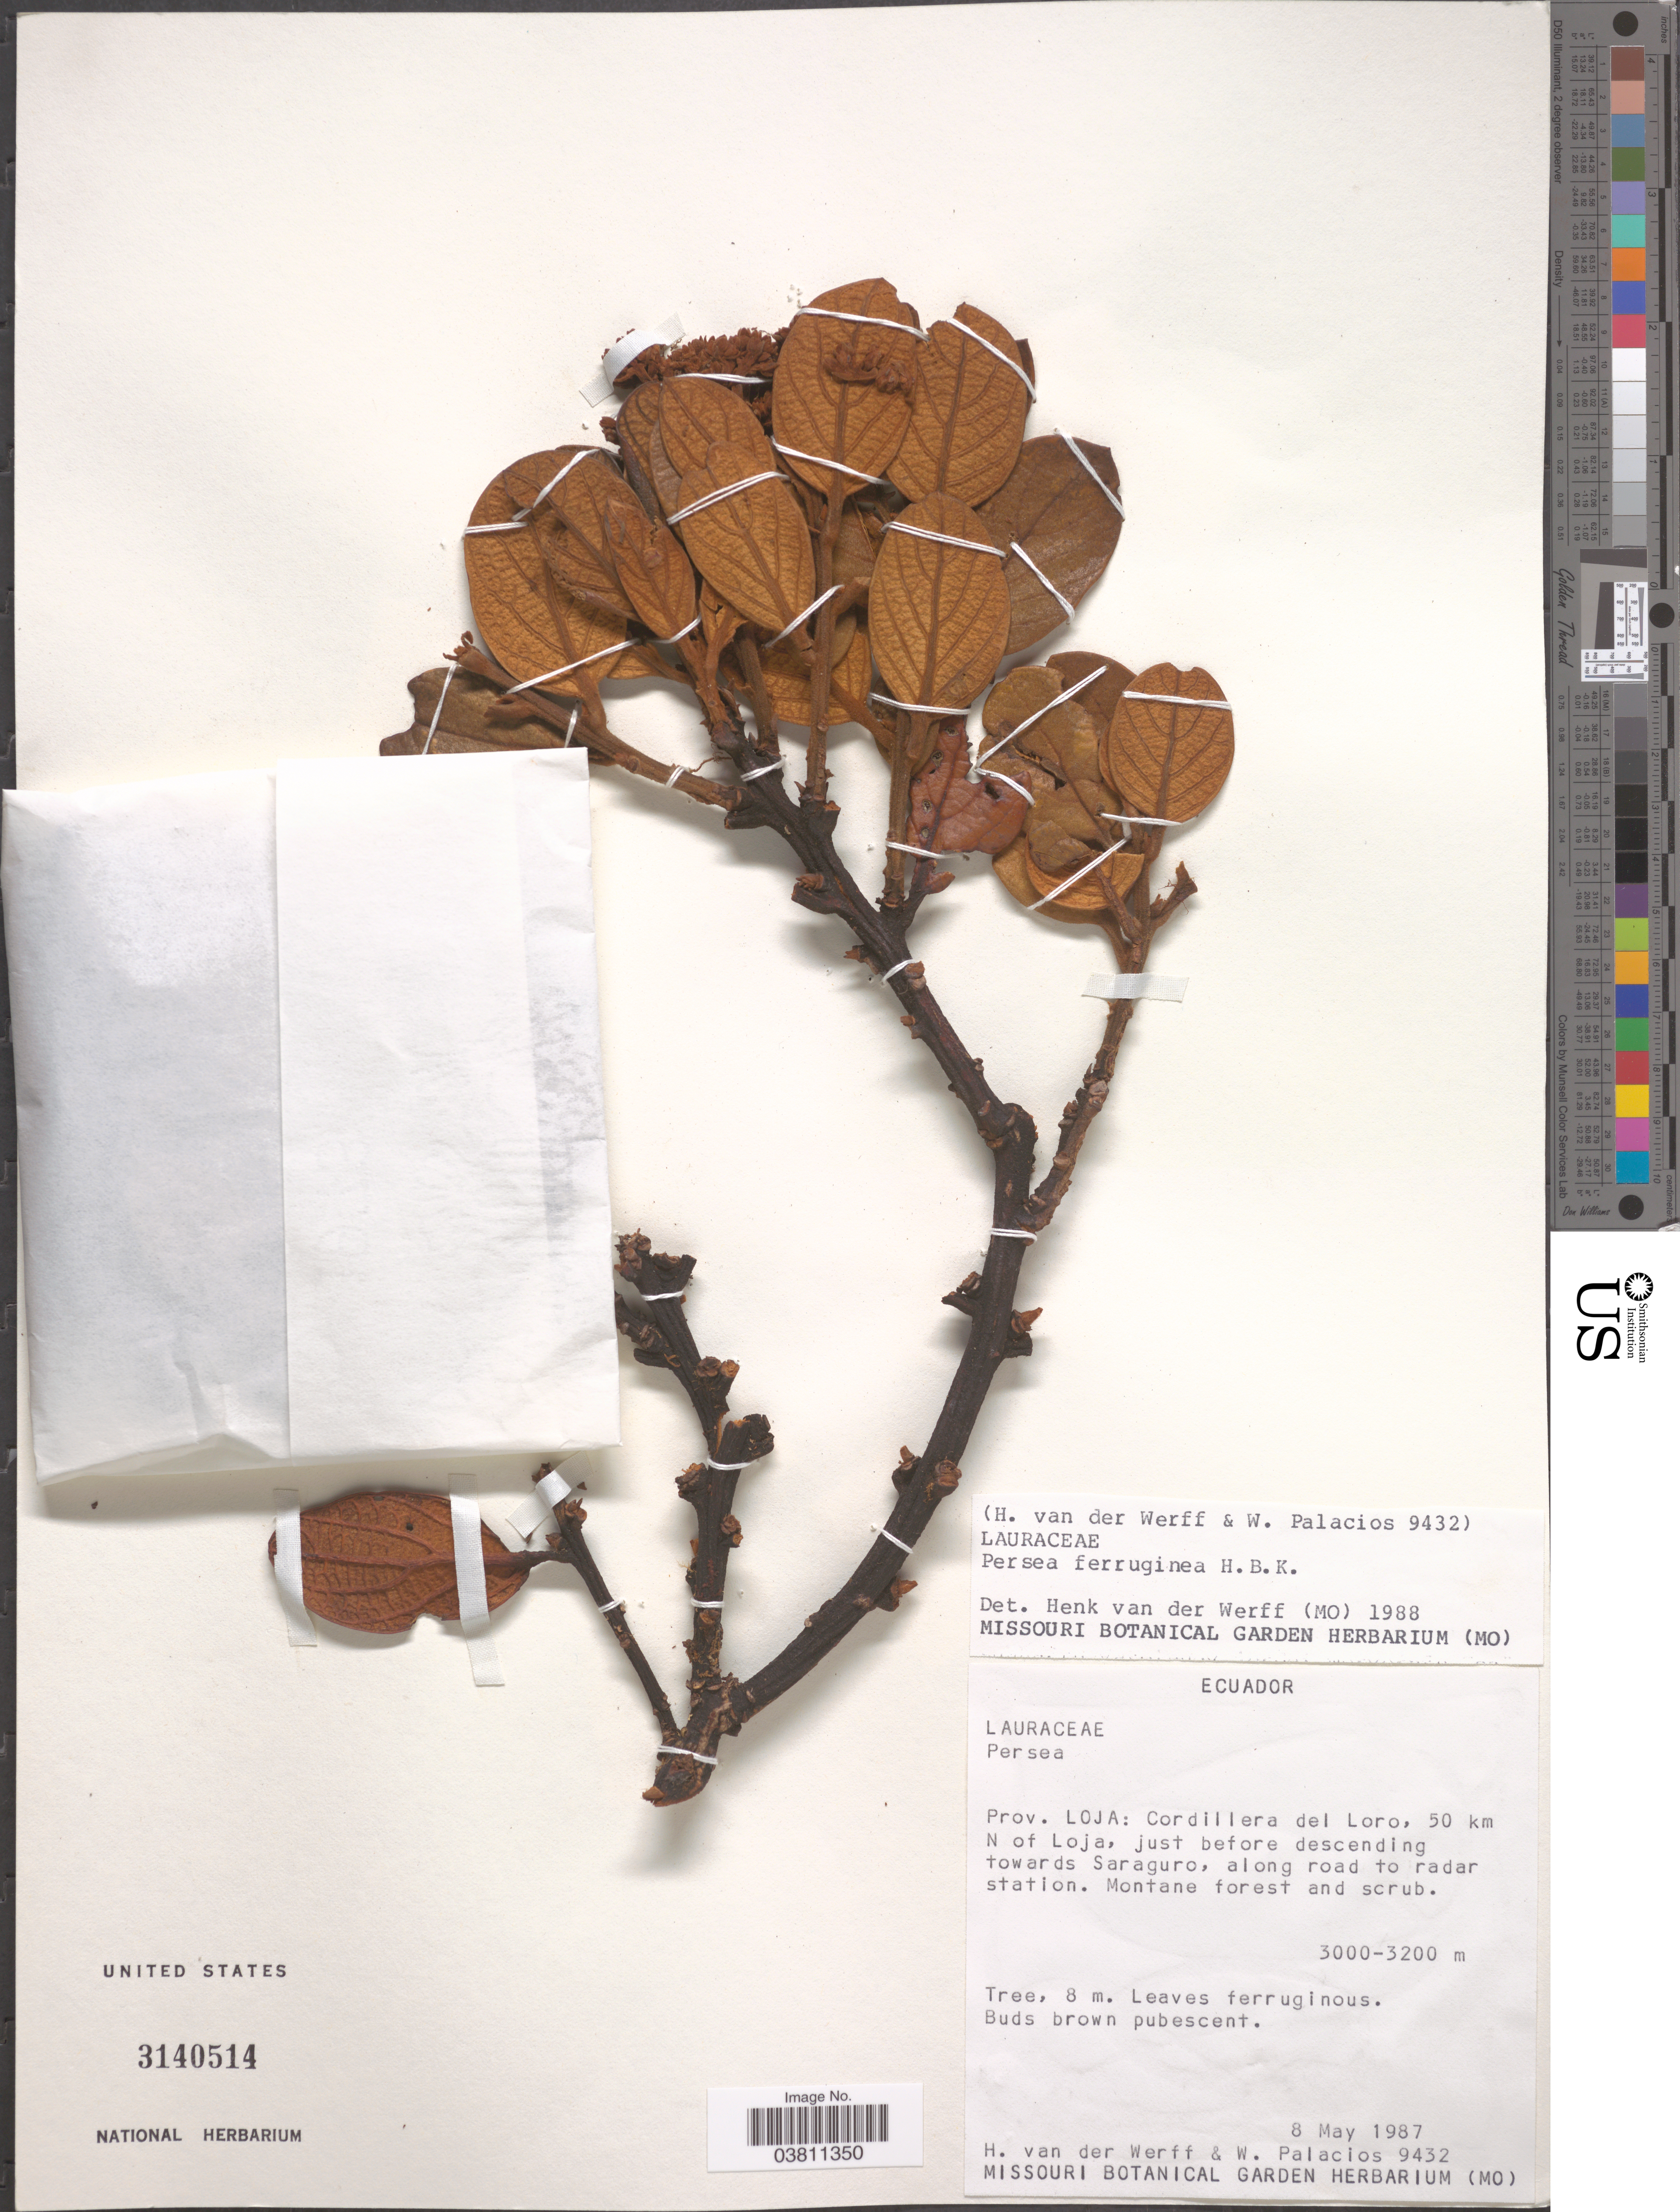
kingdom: Plantae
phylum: Tracheophyta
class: Magnoliopsida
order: Laurales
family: Lauraceae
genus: Persea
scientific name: Persea ferruginea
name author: Kunth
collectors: H. van der Werff & W. Palacios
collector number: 9432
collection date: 1987-05-08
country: Ecuador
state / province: Loja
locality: Cordillera del Loro, 50 km N of Loja, just before descending towards Saraguro, along road to radar station.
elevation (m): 3000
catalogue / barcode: US 3140514